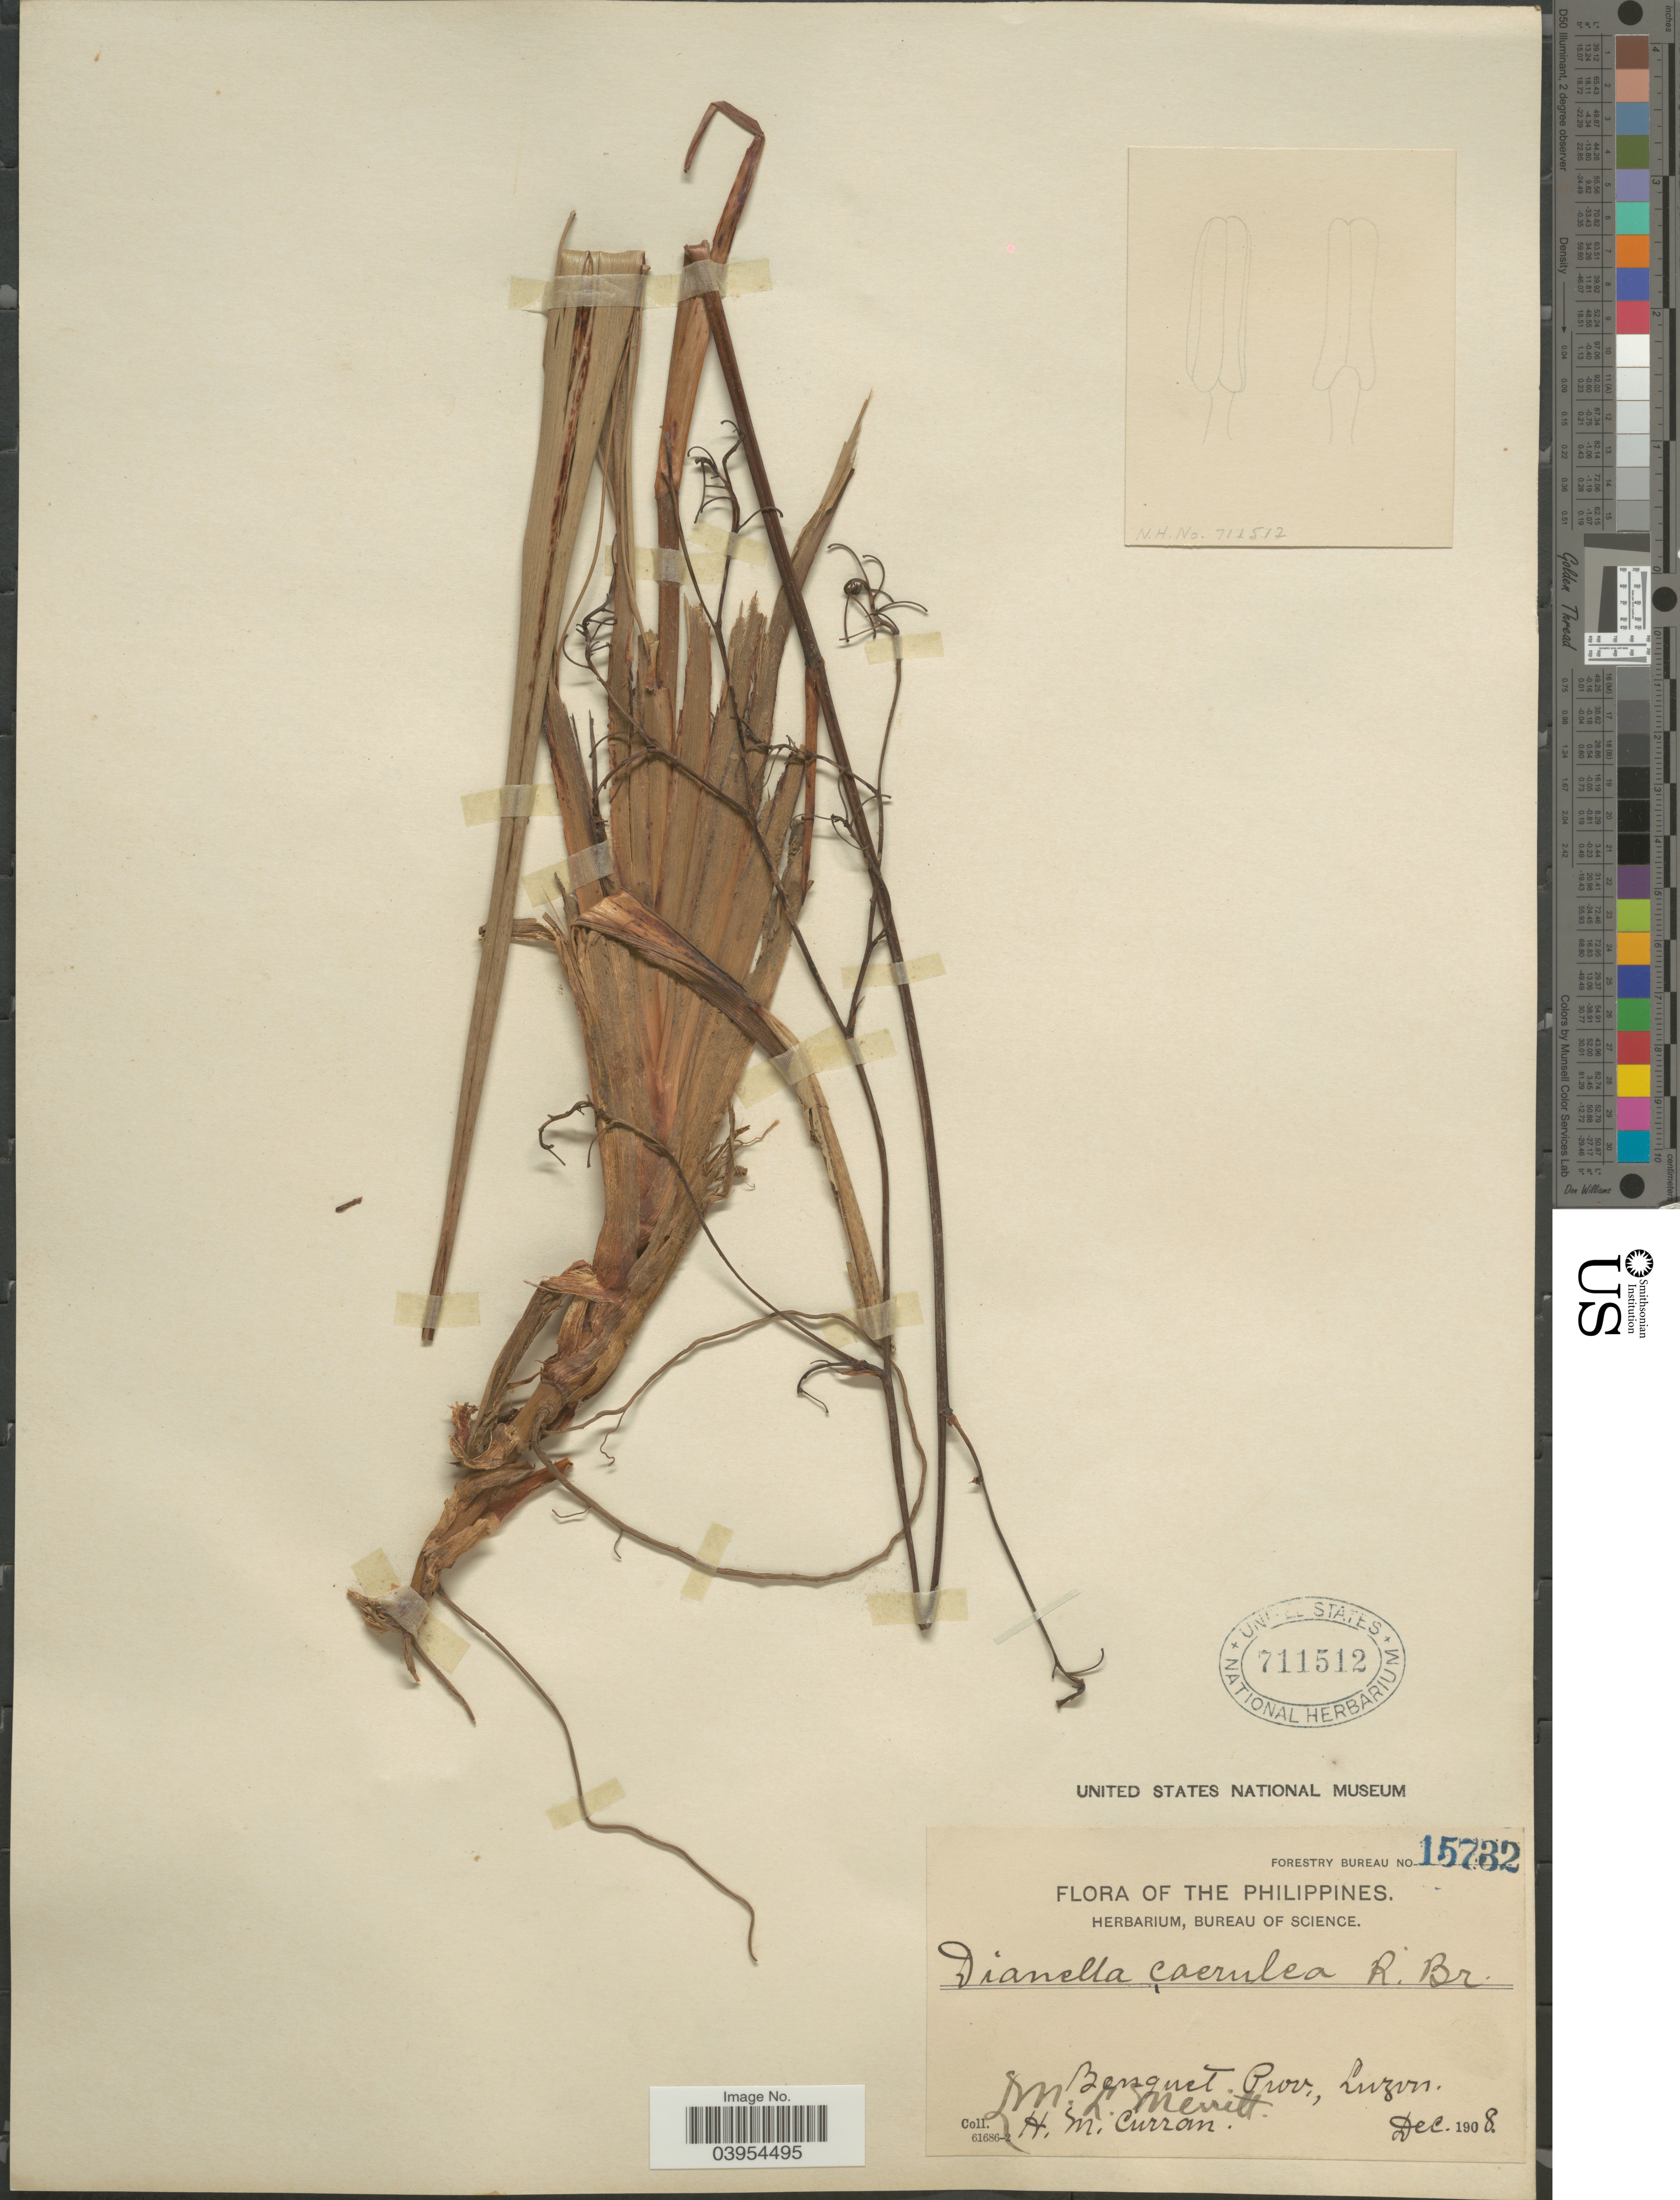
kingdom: Plantae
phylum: Tracheophyta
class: Liliopsida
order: Asparagales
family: Asphodelaceae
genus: Dianella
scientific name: Dianella caerulea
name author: Sims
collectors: M. L. Merritt & H. M. Curran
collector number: Forestry Bureau 15732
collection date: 1908-12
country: Philippines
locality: Benguet Prov., Luzon.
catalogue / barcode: US 711512